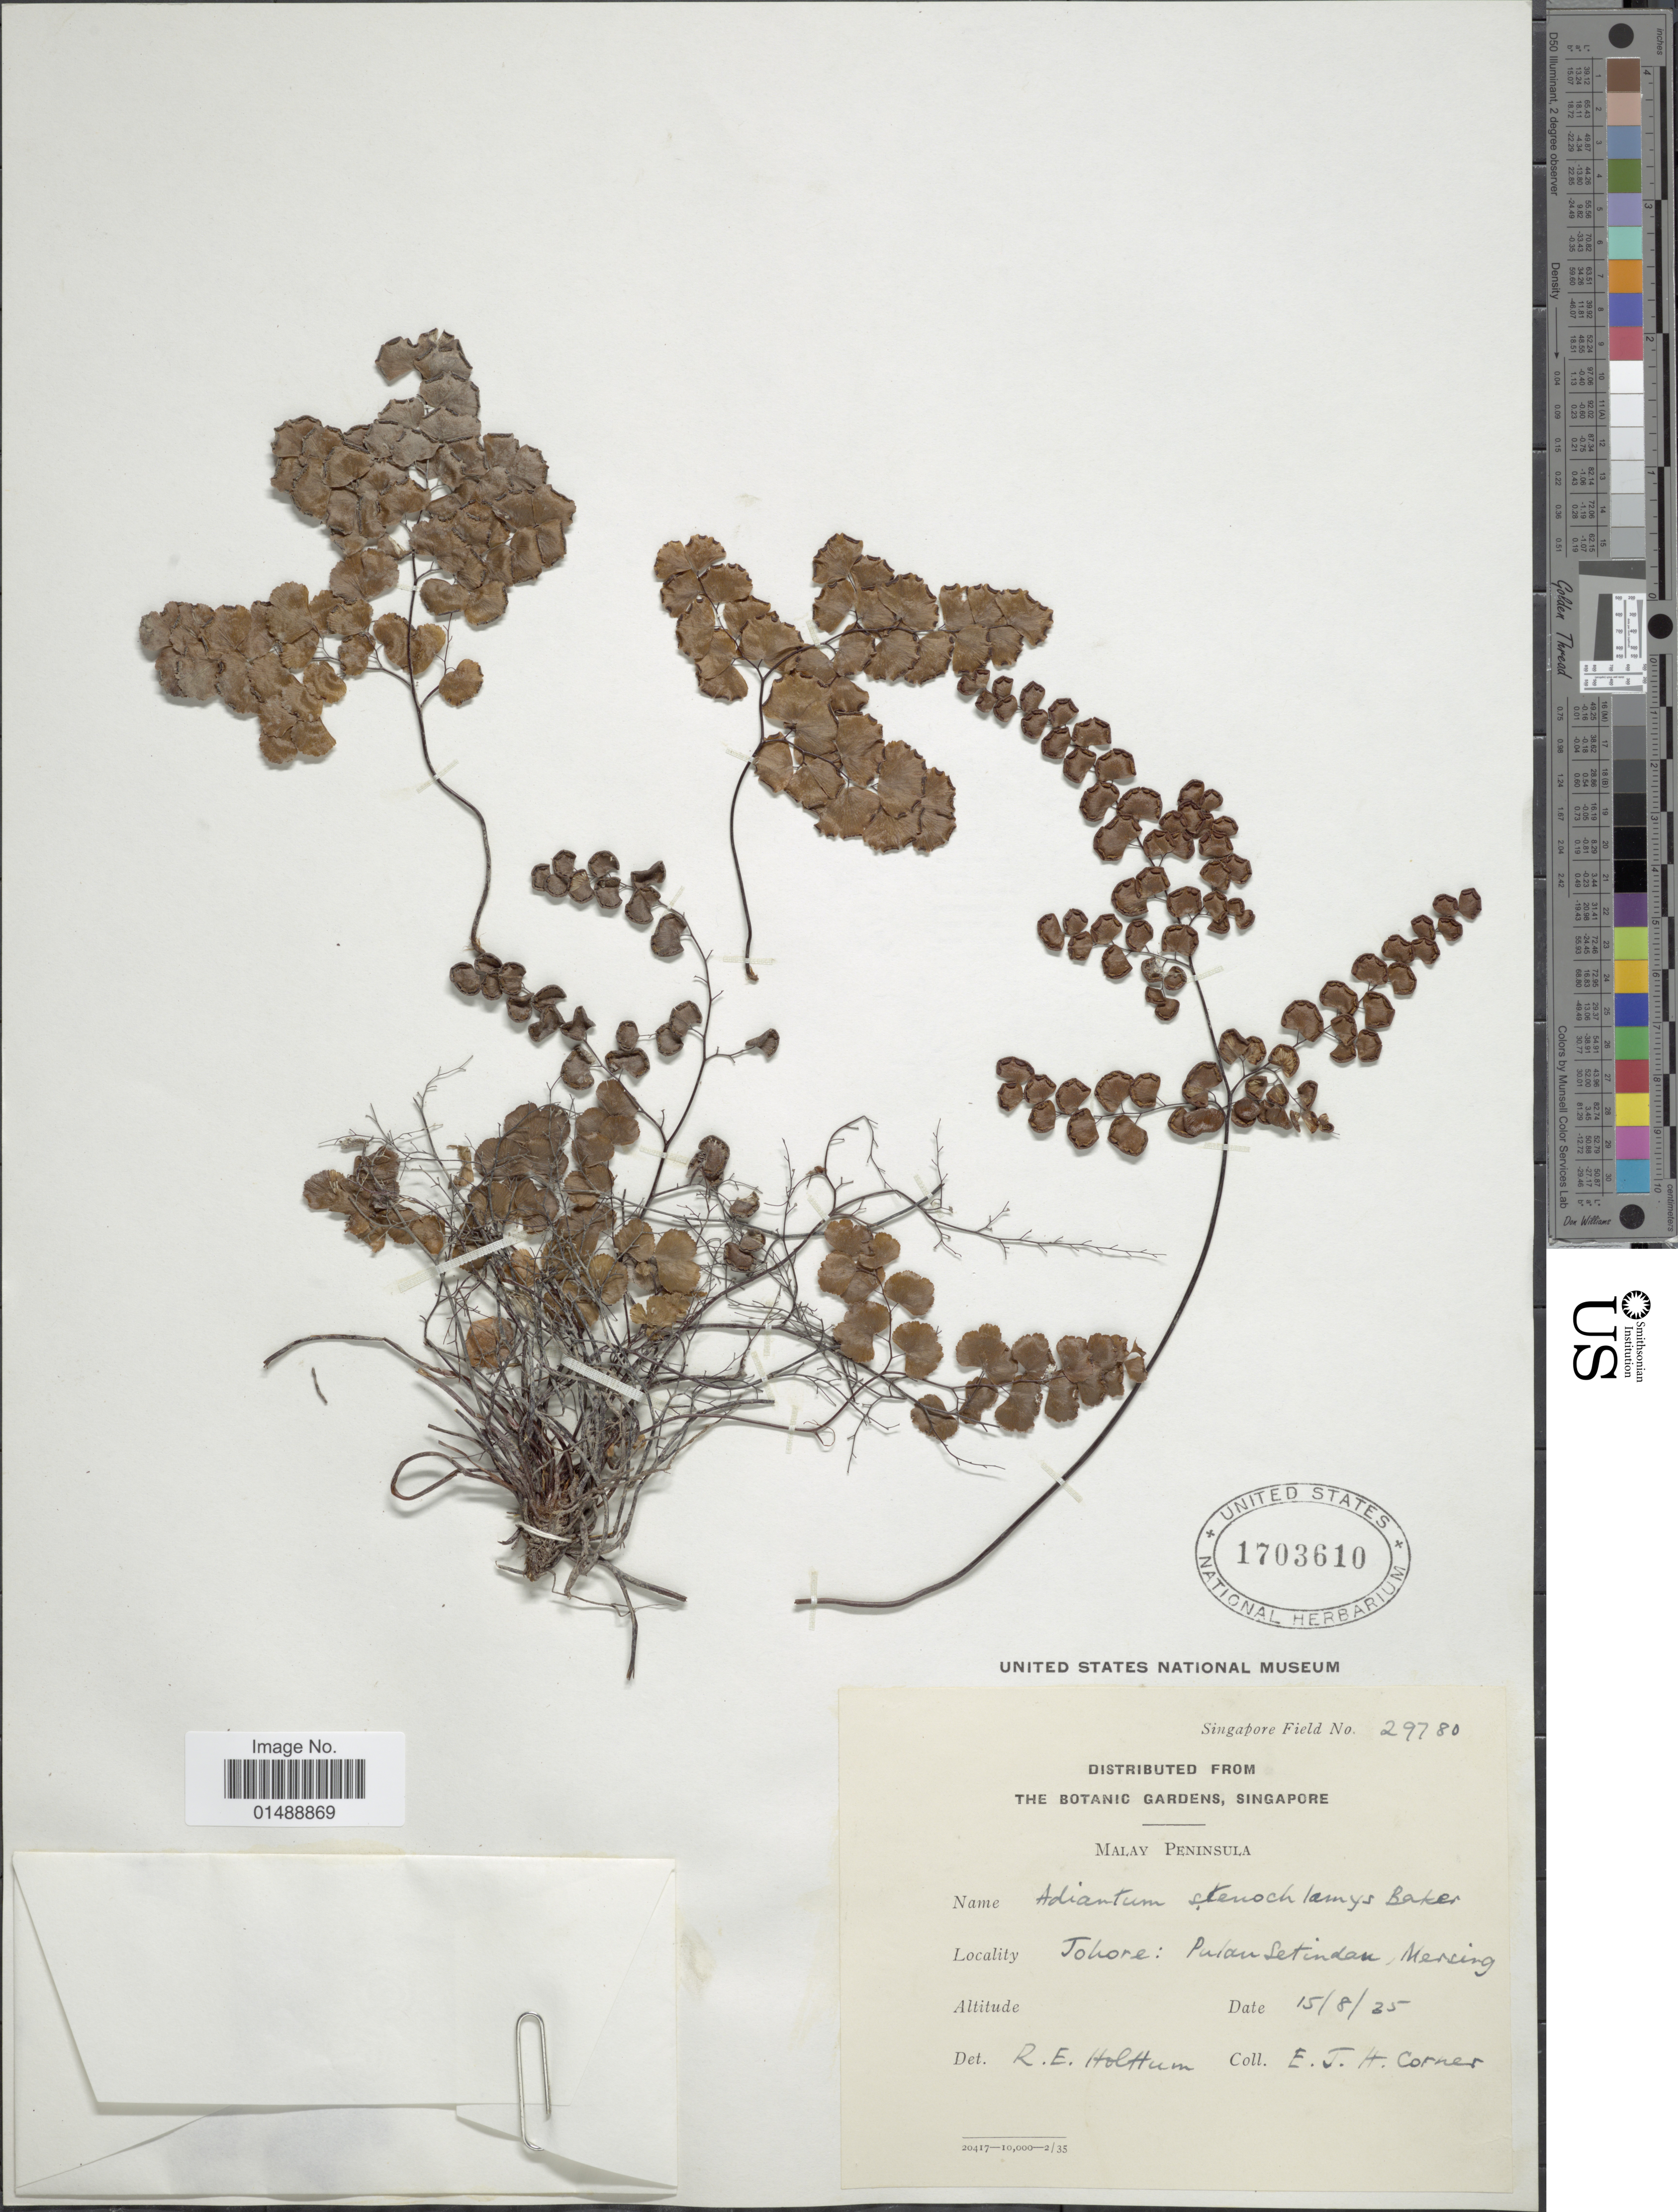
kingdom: Plantae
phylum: Tracheophyta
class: Polypodiopsida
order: Polypodiales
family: Pteridaceae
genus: Adiantum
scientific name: Adiantum stenochlamys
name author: Baker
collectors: E. Corner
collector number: Singapore Fiield 29780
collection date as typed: Transcribed d/m/y: 15/8/35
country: Malaysia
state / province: Johor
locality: Malay Peninsula, Johore: Pulansetidan Mening [interpreted]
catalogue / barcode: US 1703610